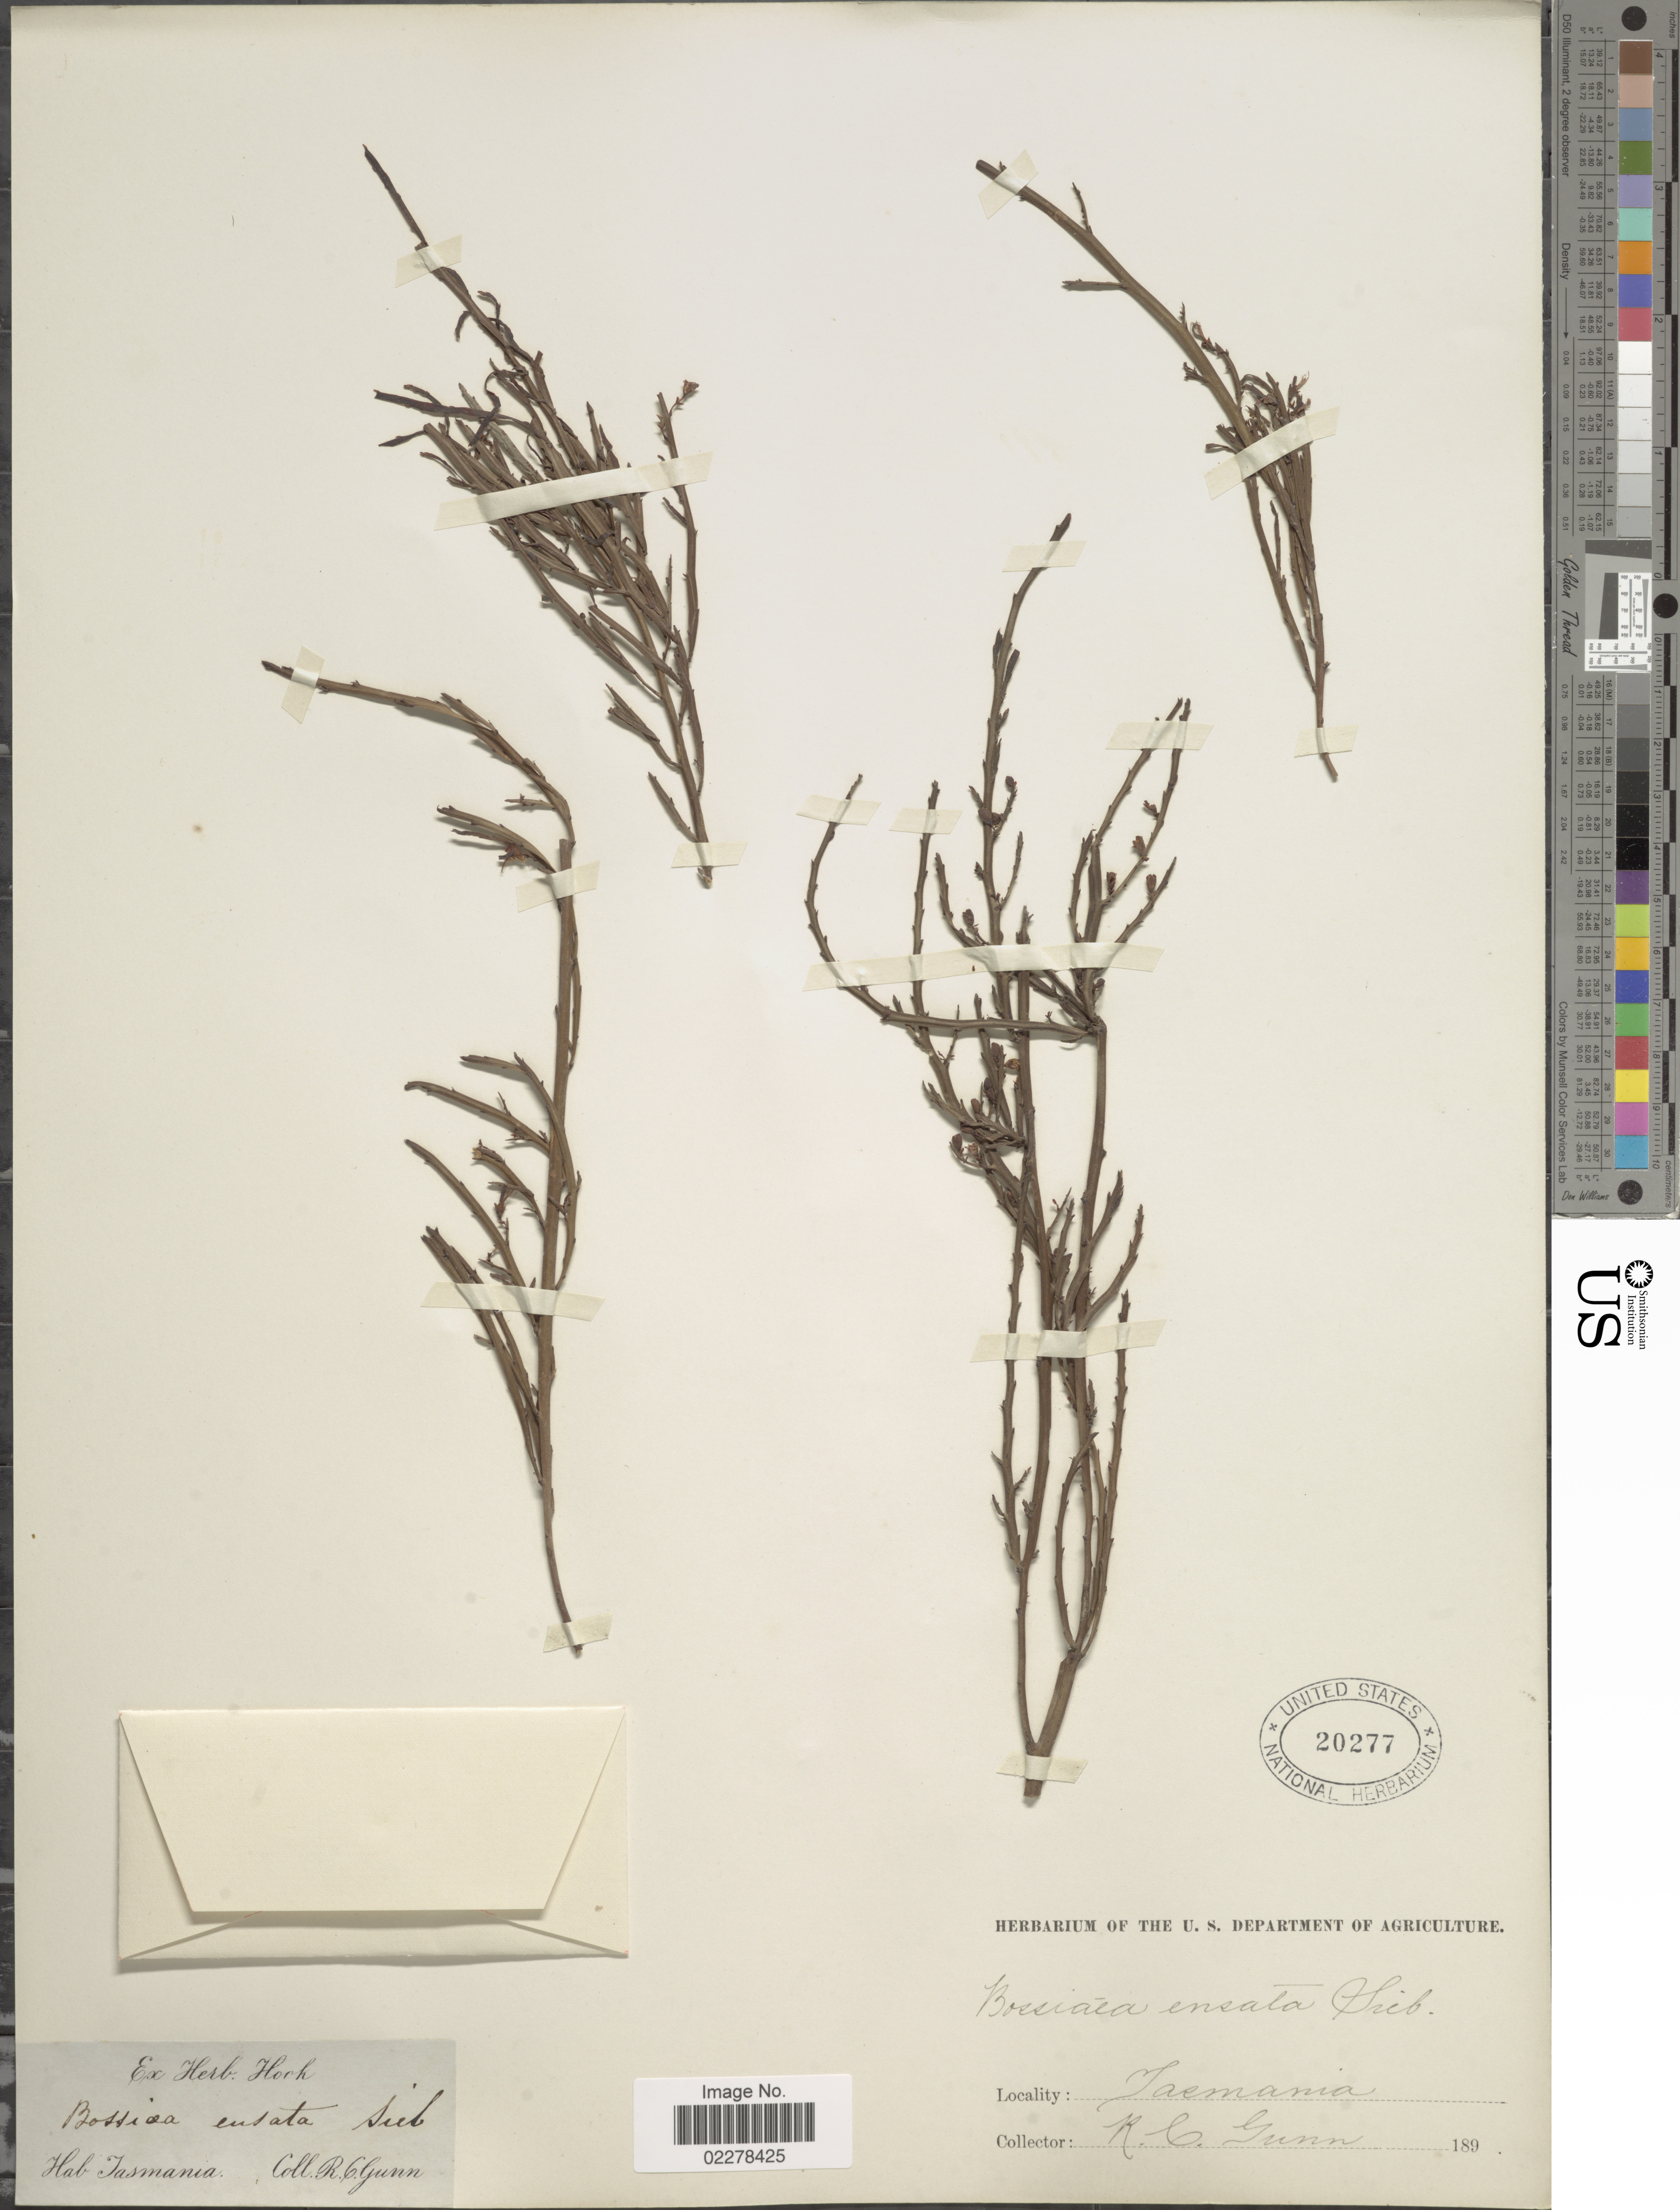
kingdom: Plantae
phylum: Tracheophyta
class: Magnoliopsida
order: Fabales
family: Fabaceae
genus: Bossiaea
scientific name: Bossiaea ensata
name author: DC.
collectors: R. Gunn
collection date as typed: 189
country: Australia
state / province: Tasmania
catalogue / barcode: US 20277